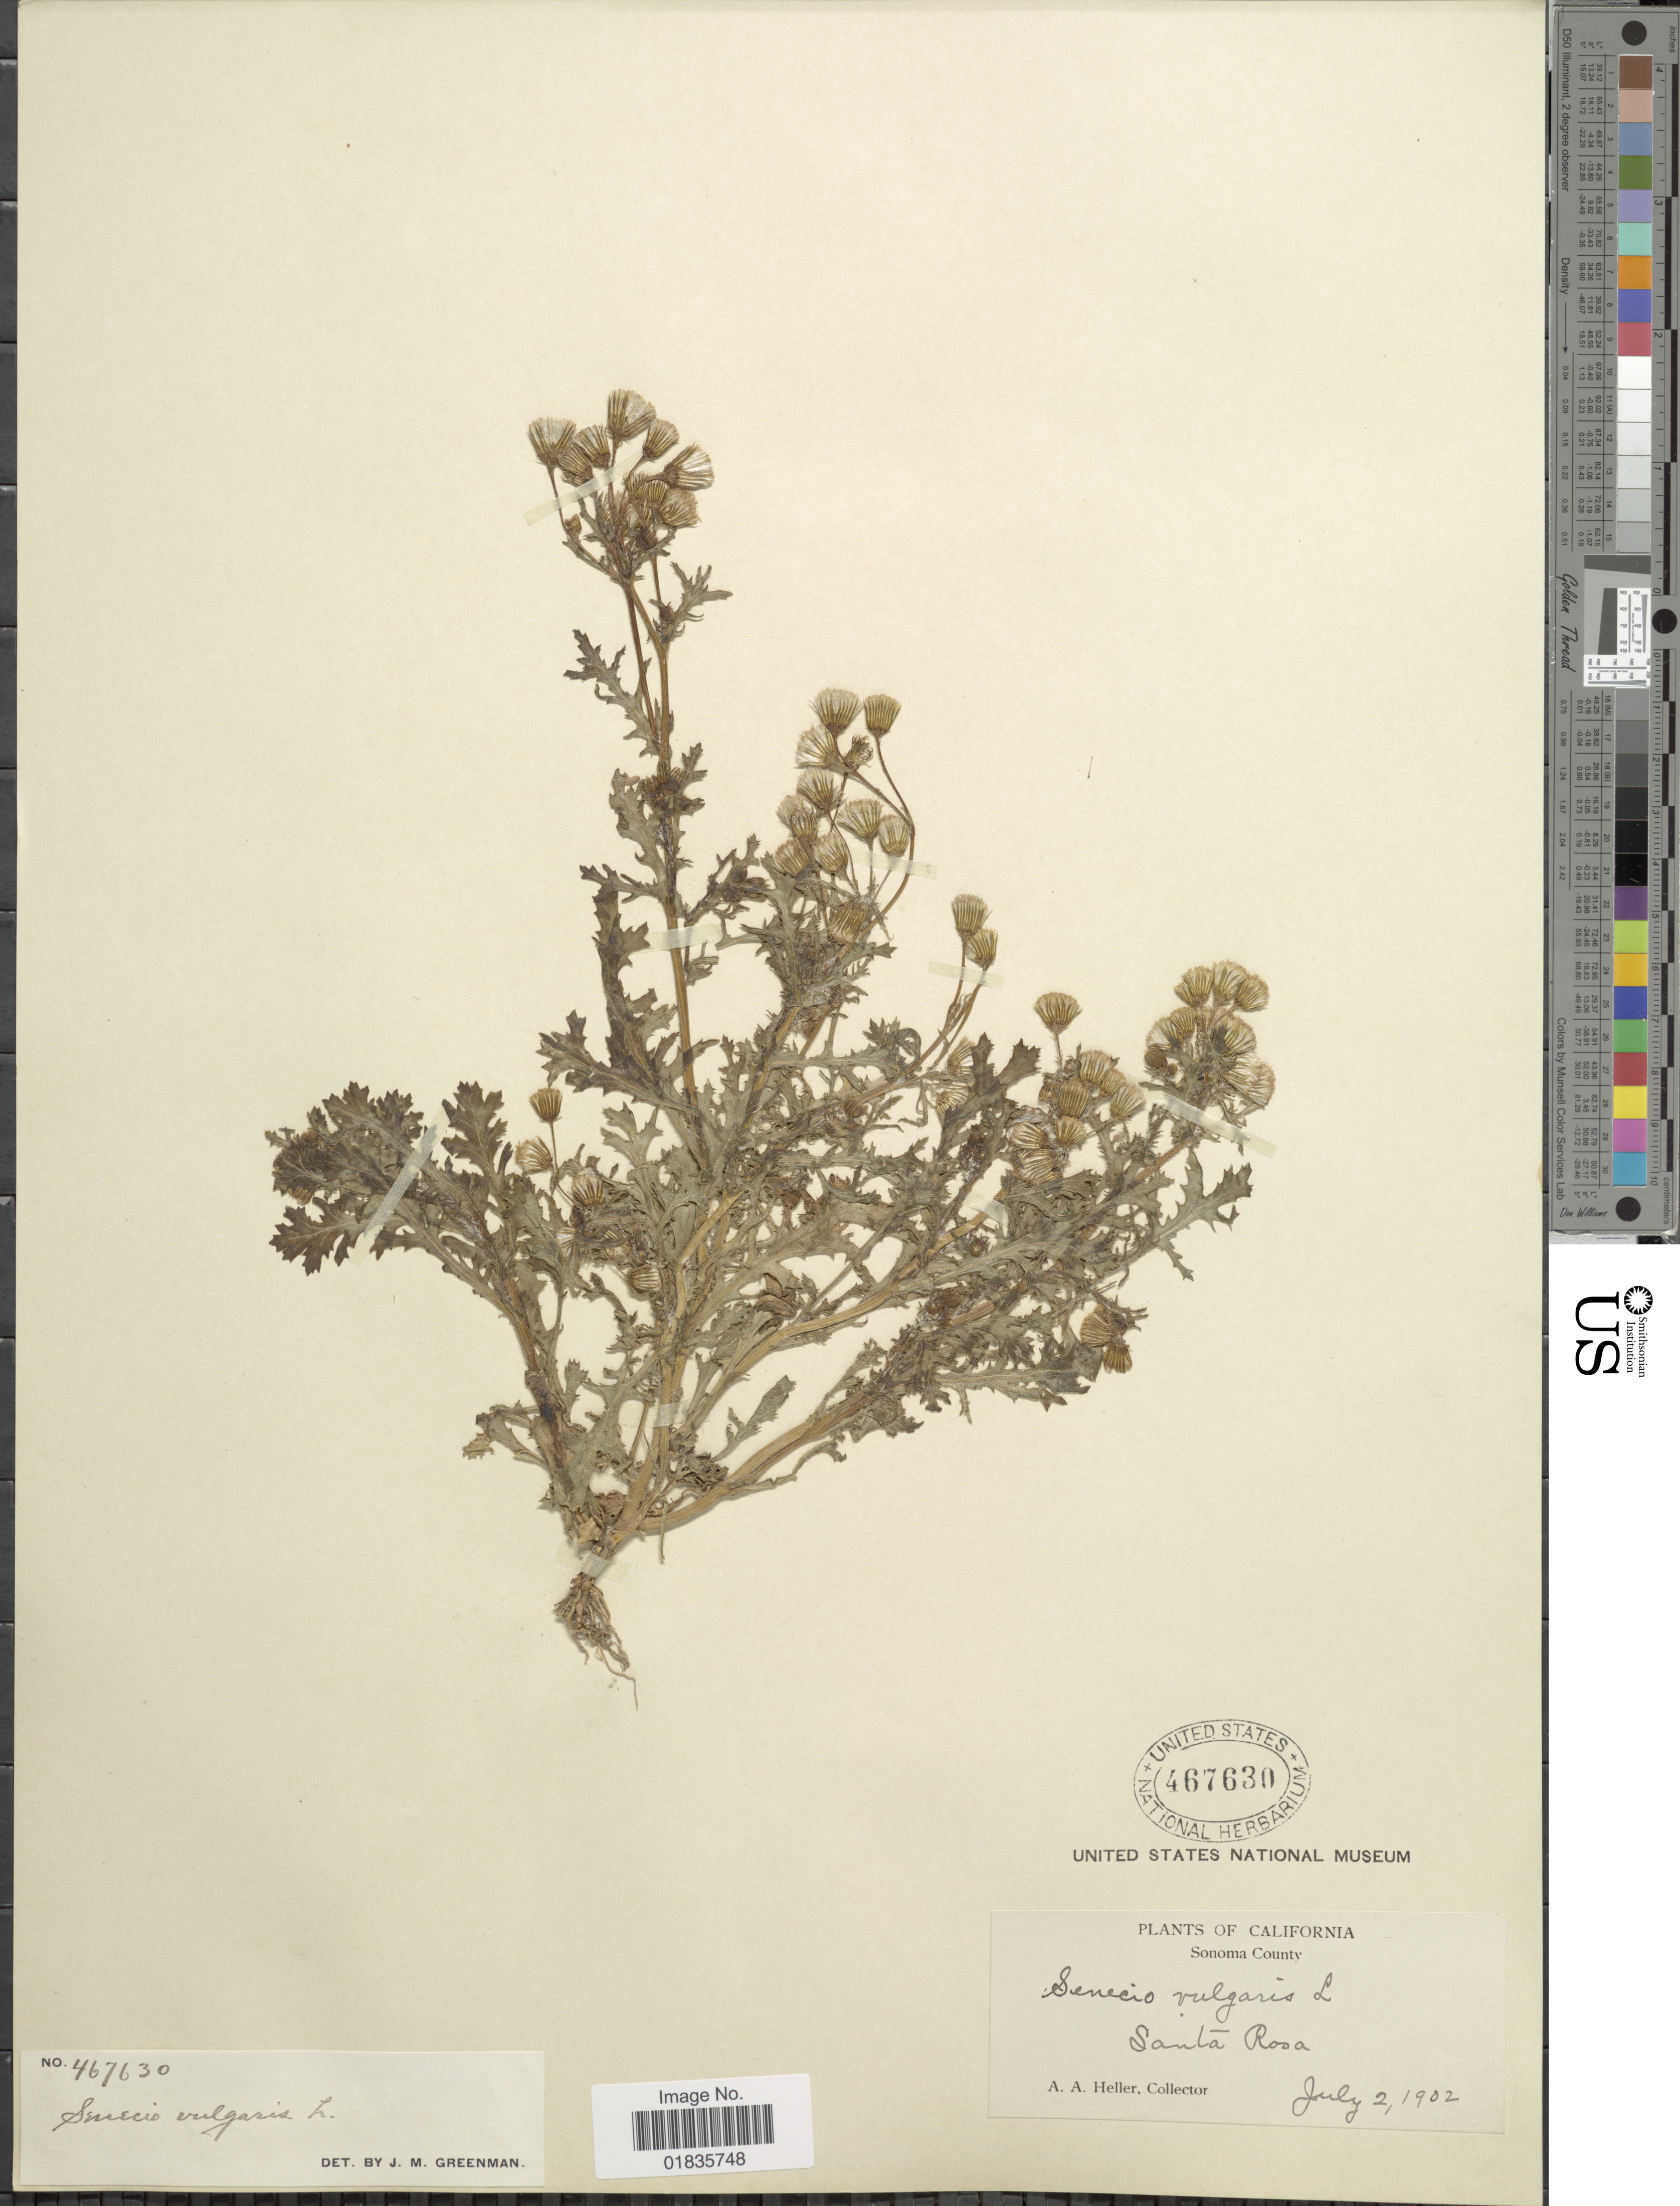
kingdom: Plantae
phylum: Tracheophyta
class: Magnoliopsida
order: Asterales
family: Asteraceae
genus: Senecio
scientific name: Senecio vulgaris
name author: L.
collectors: A. A. Heller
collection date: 1902-07-02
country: United States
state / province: California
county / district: Sonoma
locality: Sonoma County, Santa Rosa.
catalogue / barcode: US 467630